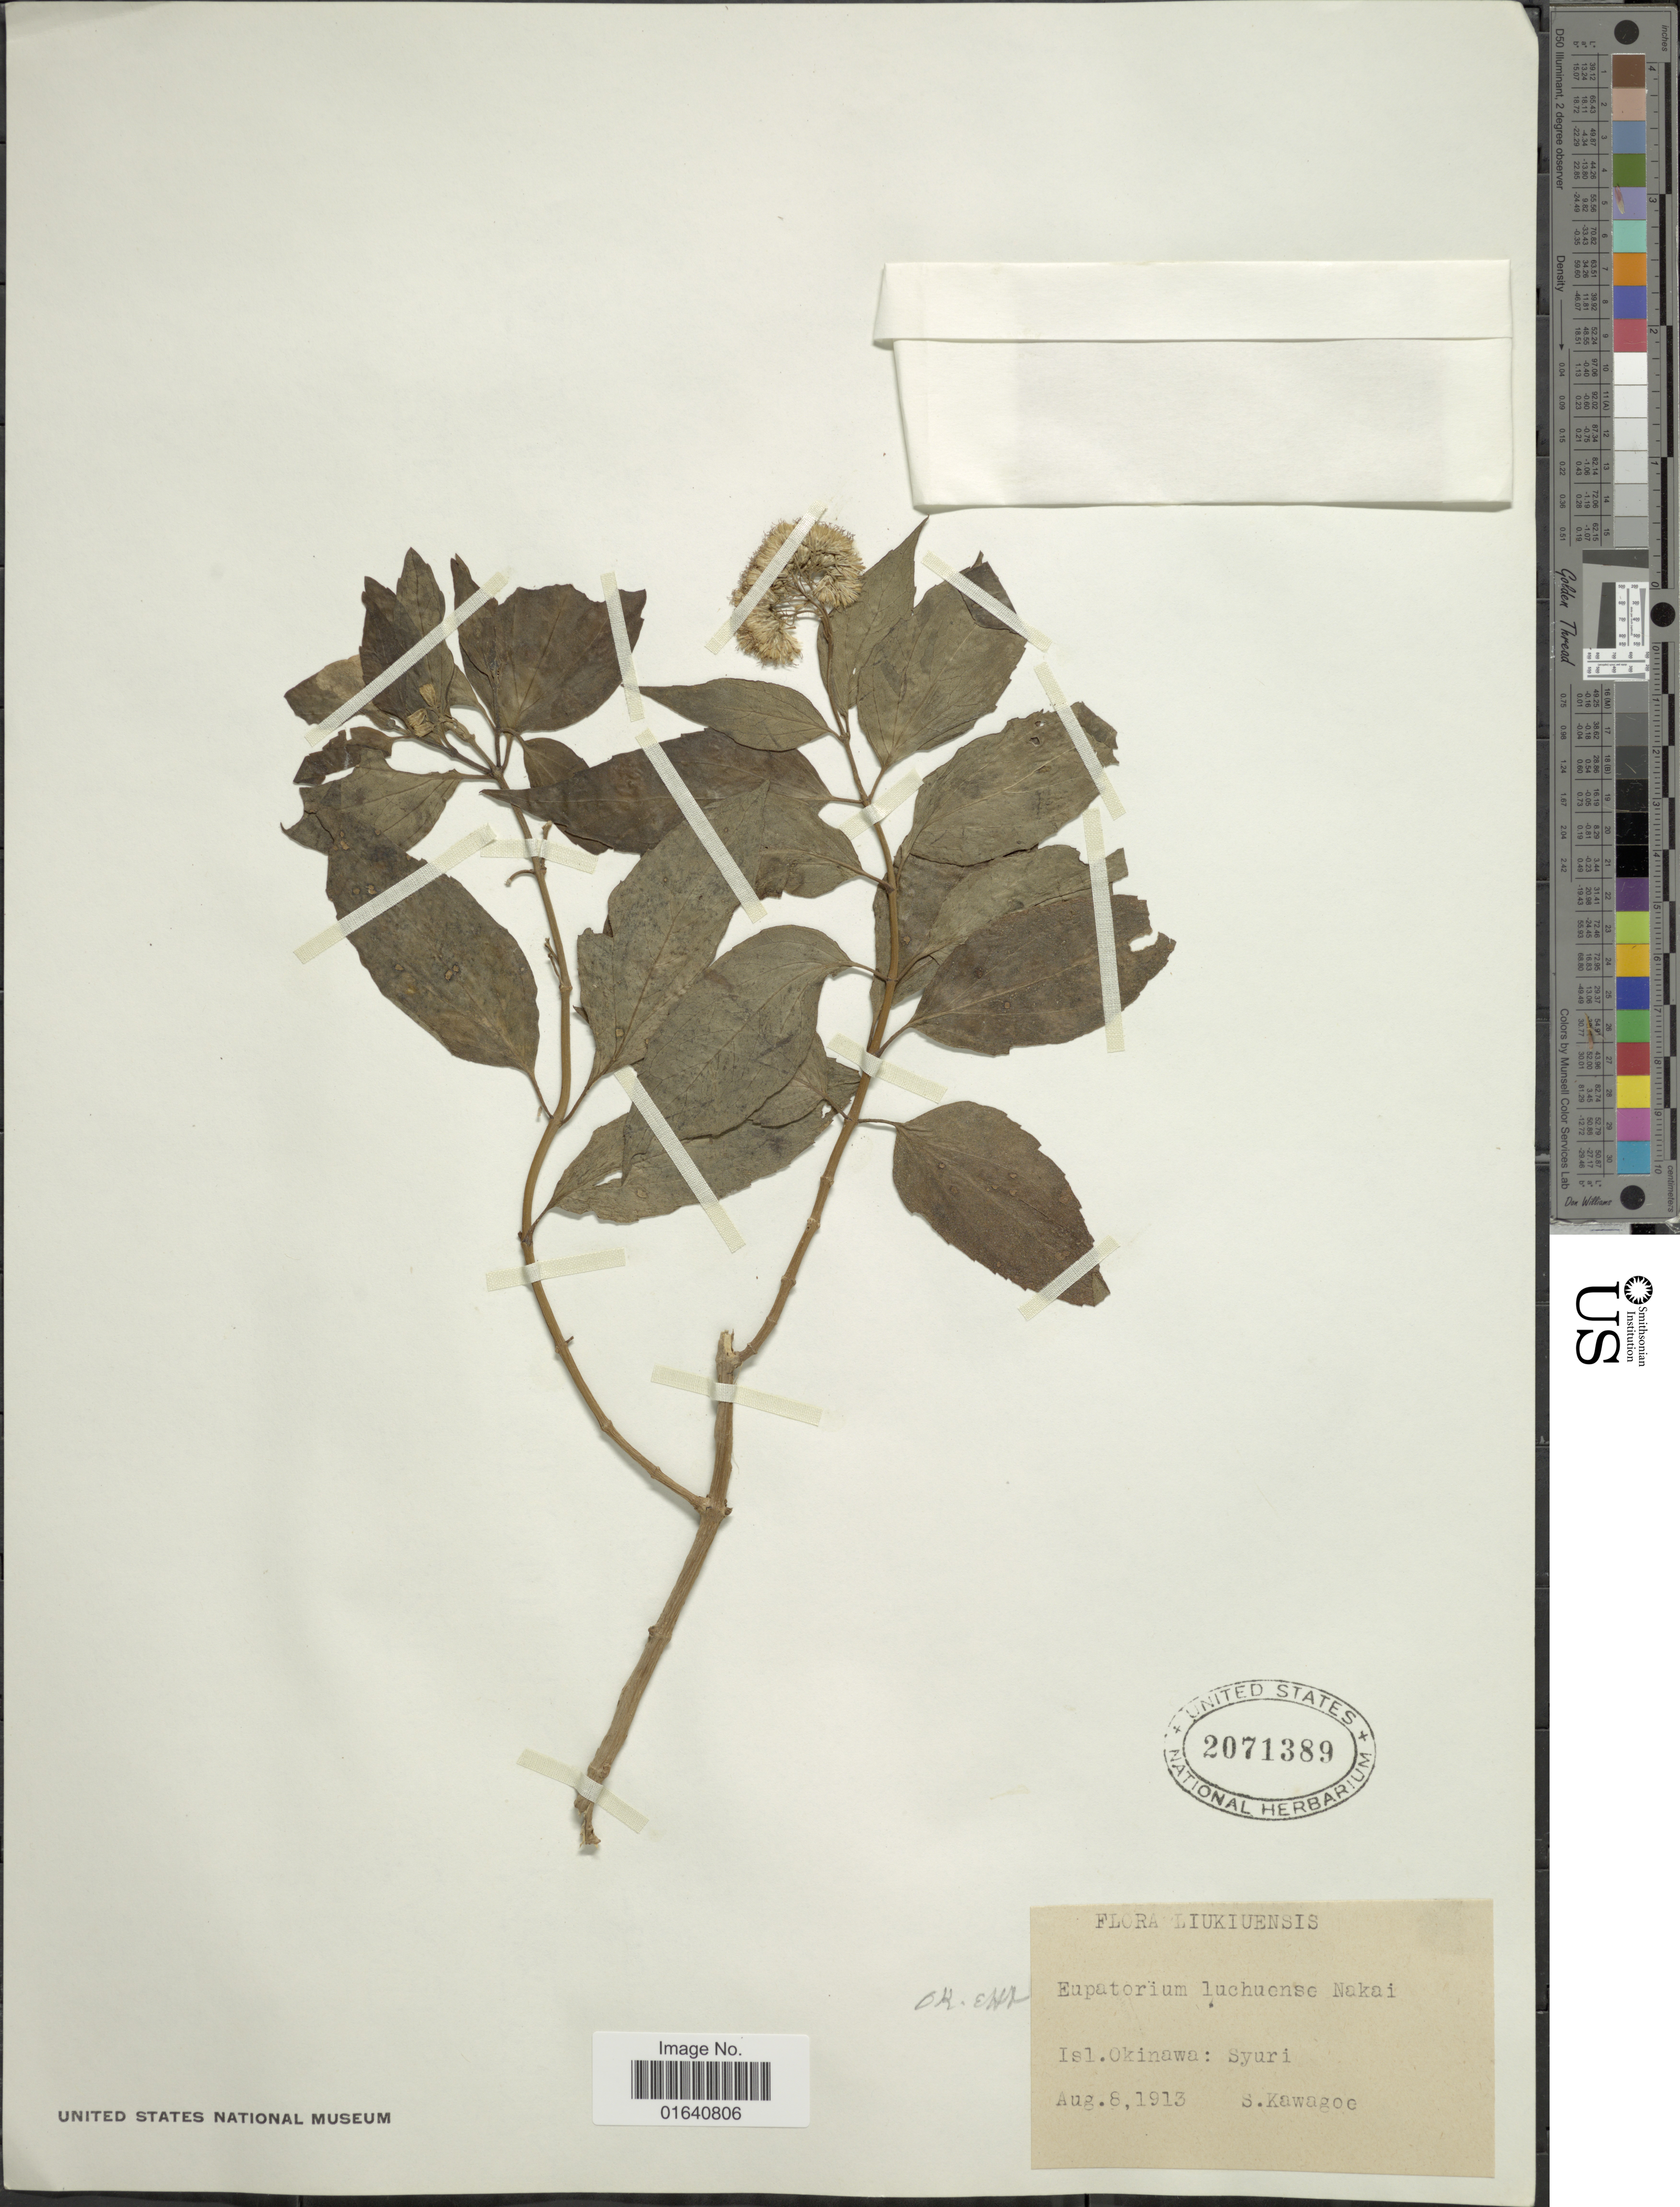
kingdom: Plantae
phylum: Tracheophyta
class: Magnoliopsida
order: Asterales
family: Asteraceae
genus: Eupatorium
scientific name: Eupatorium luchuense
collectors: S. Kawagoe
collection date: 1913-08-08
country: Japan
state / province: Okinawa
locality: Liukiuensis, Isl. Okinawa: Syuri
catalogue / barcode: US 2071389